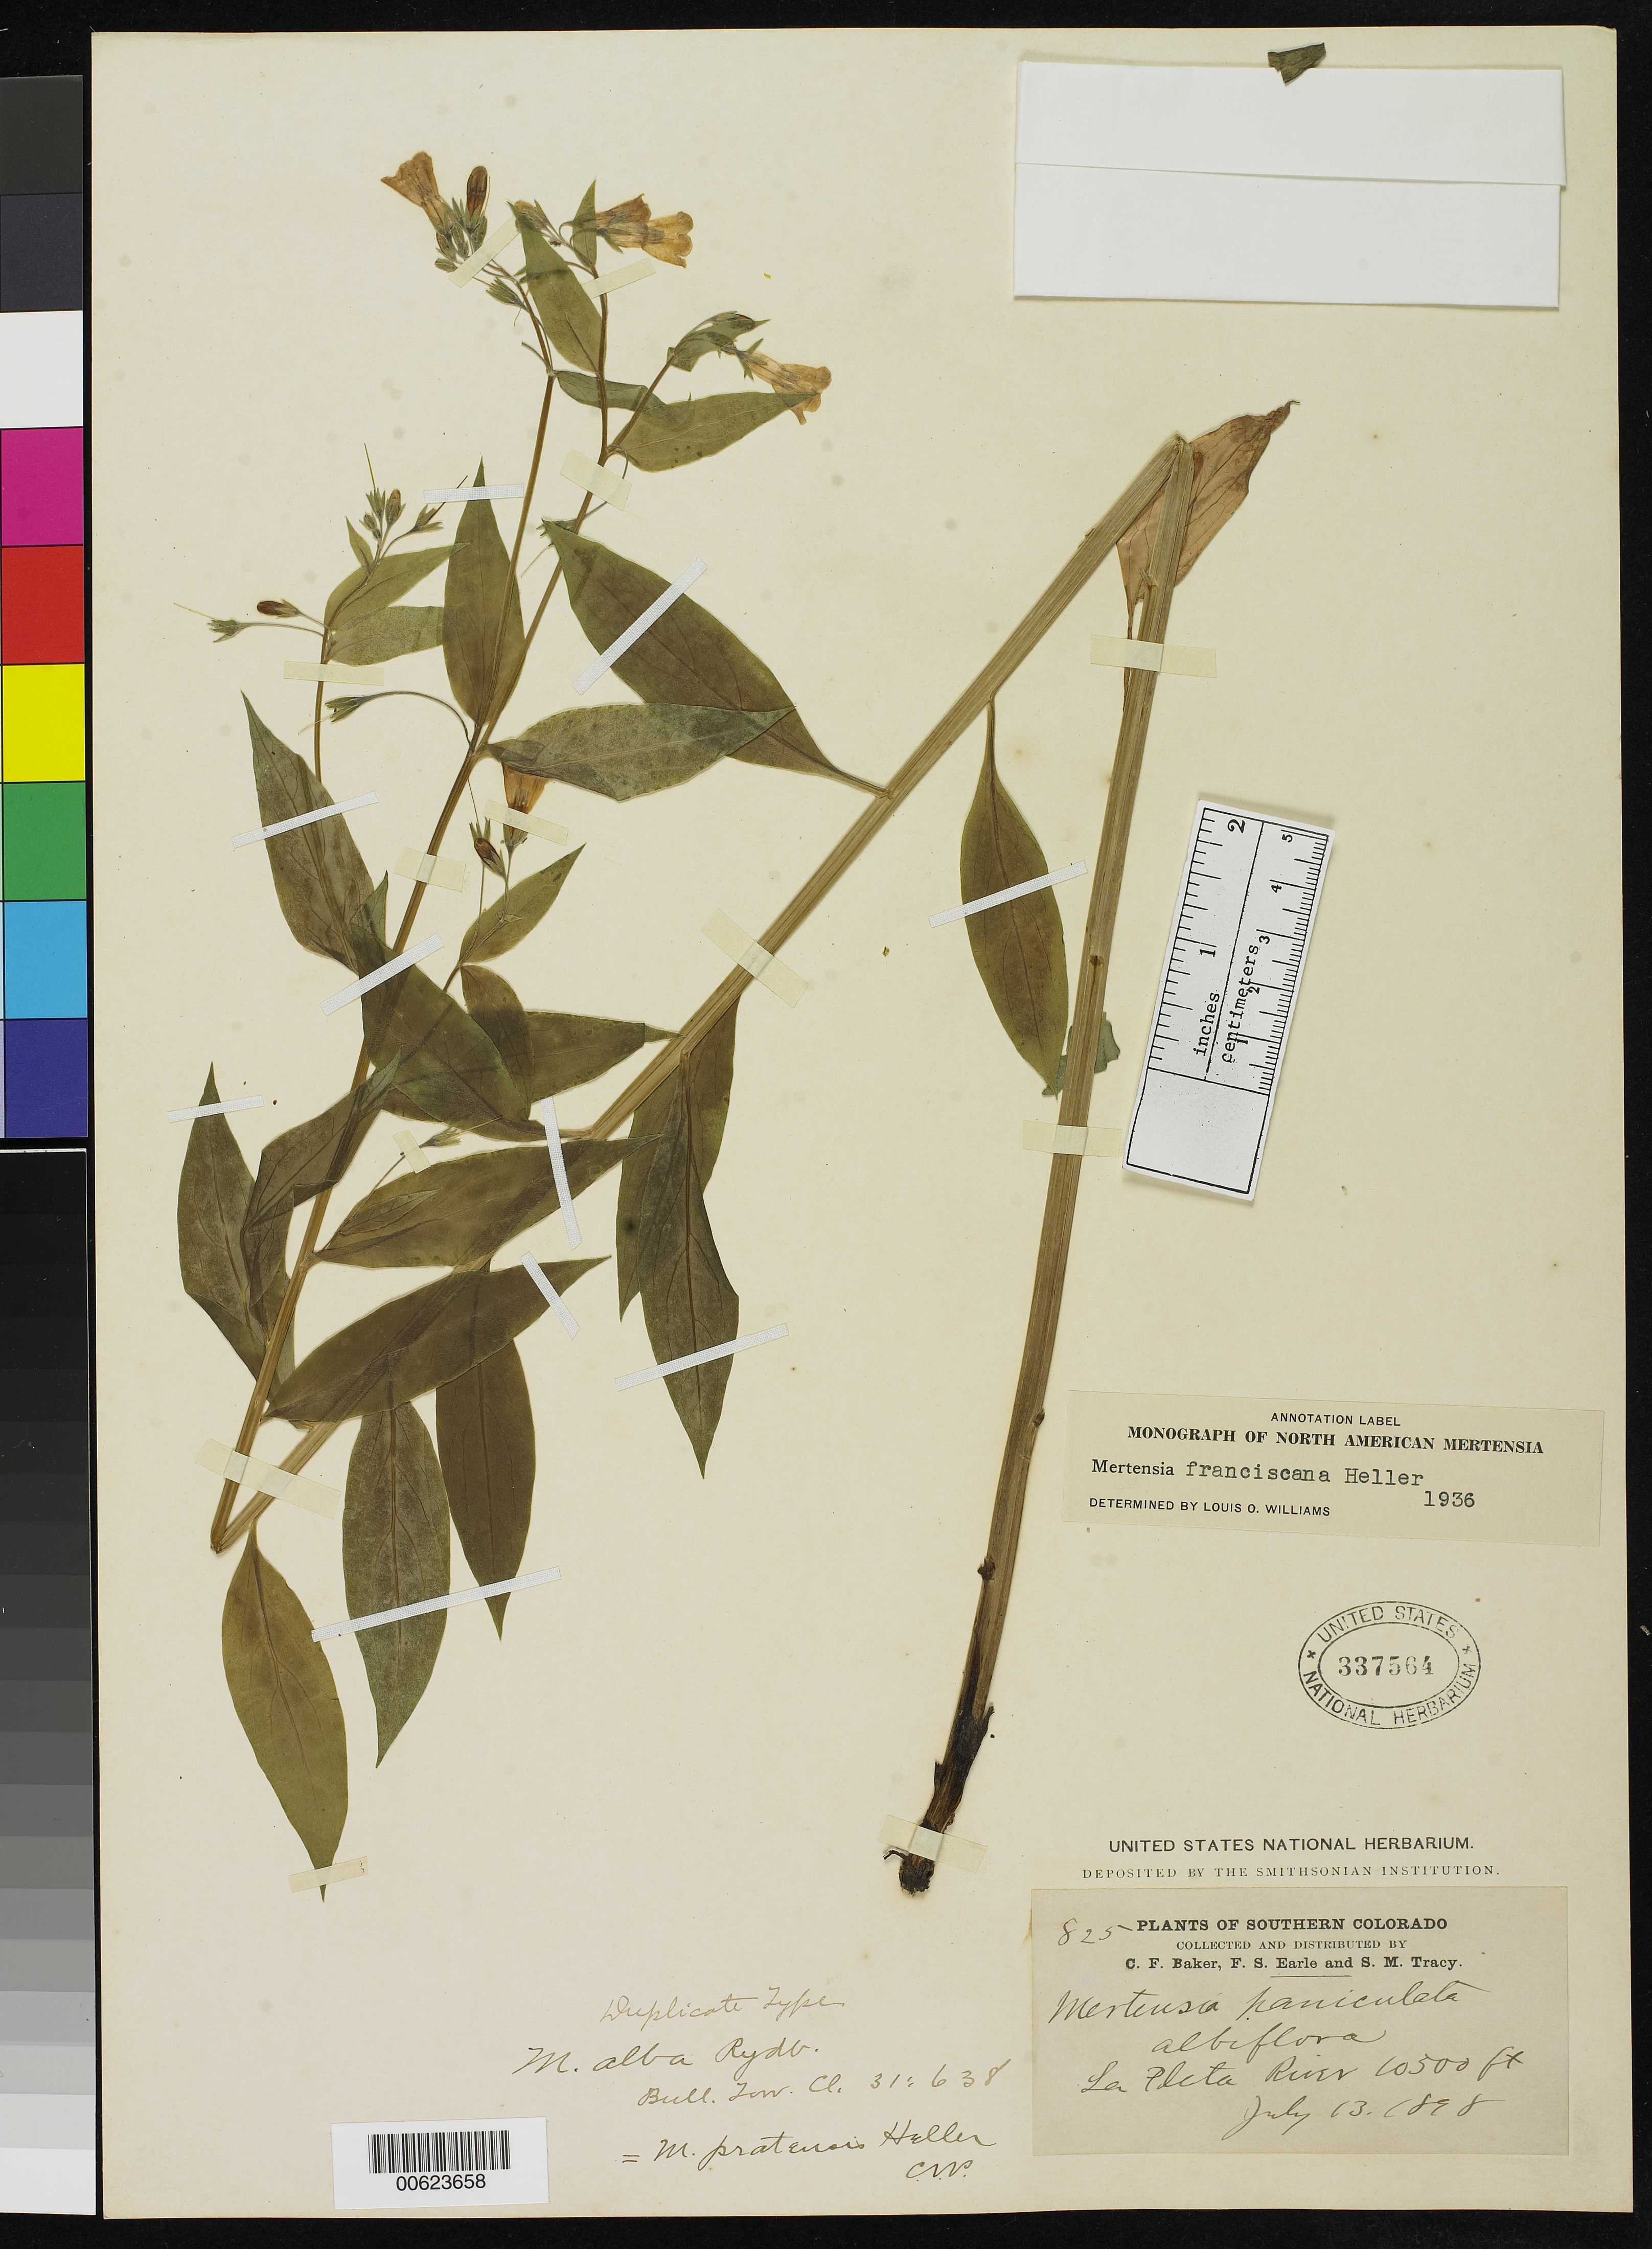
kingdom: Plantae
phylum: Tracheophyta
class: Magnoliopsida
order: Boraginales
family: Boraginaceae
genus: Mertensia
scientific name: Mertensia alba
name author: Rydb.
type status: Isotype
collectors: C. F. Baker, F. S. Earle & S. M. Tracy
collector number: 825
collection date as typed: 13 Jul 1898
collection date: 1898-07-13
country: United States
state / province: Colorado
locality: La Plata River.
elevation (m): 3200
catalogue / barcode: US 337564